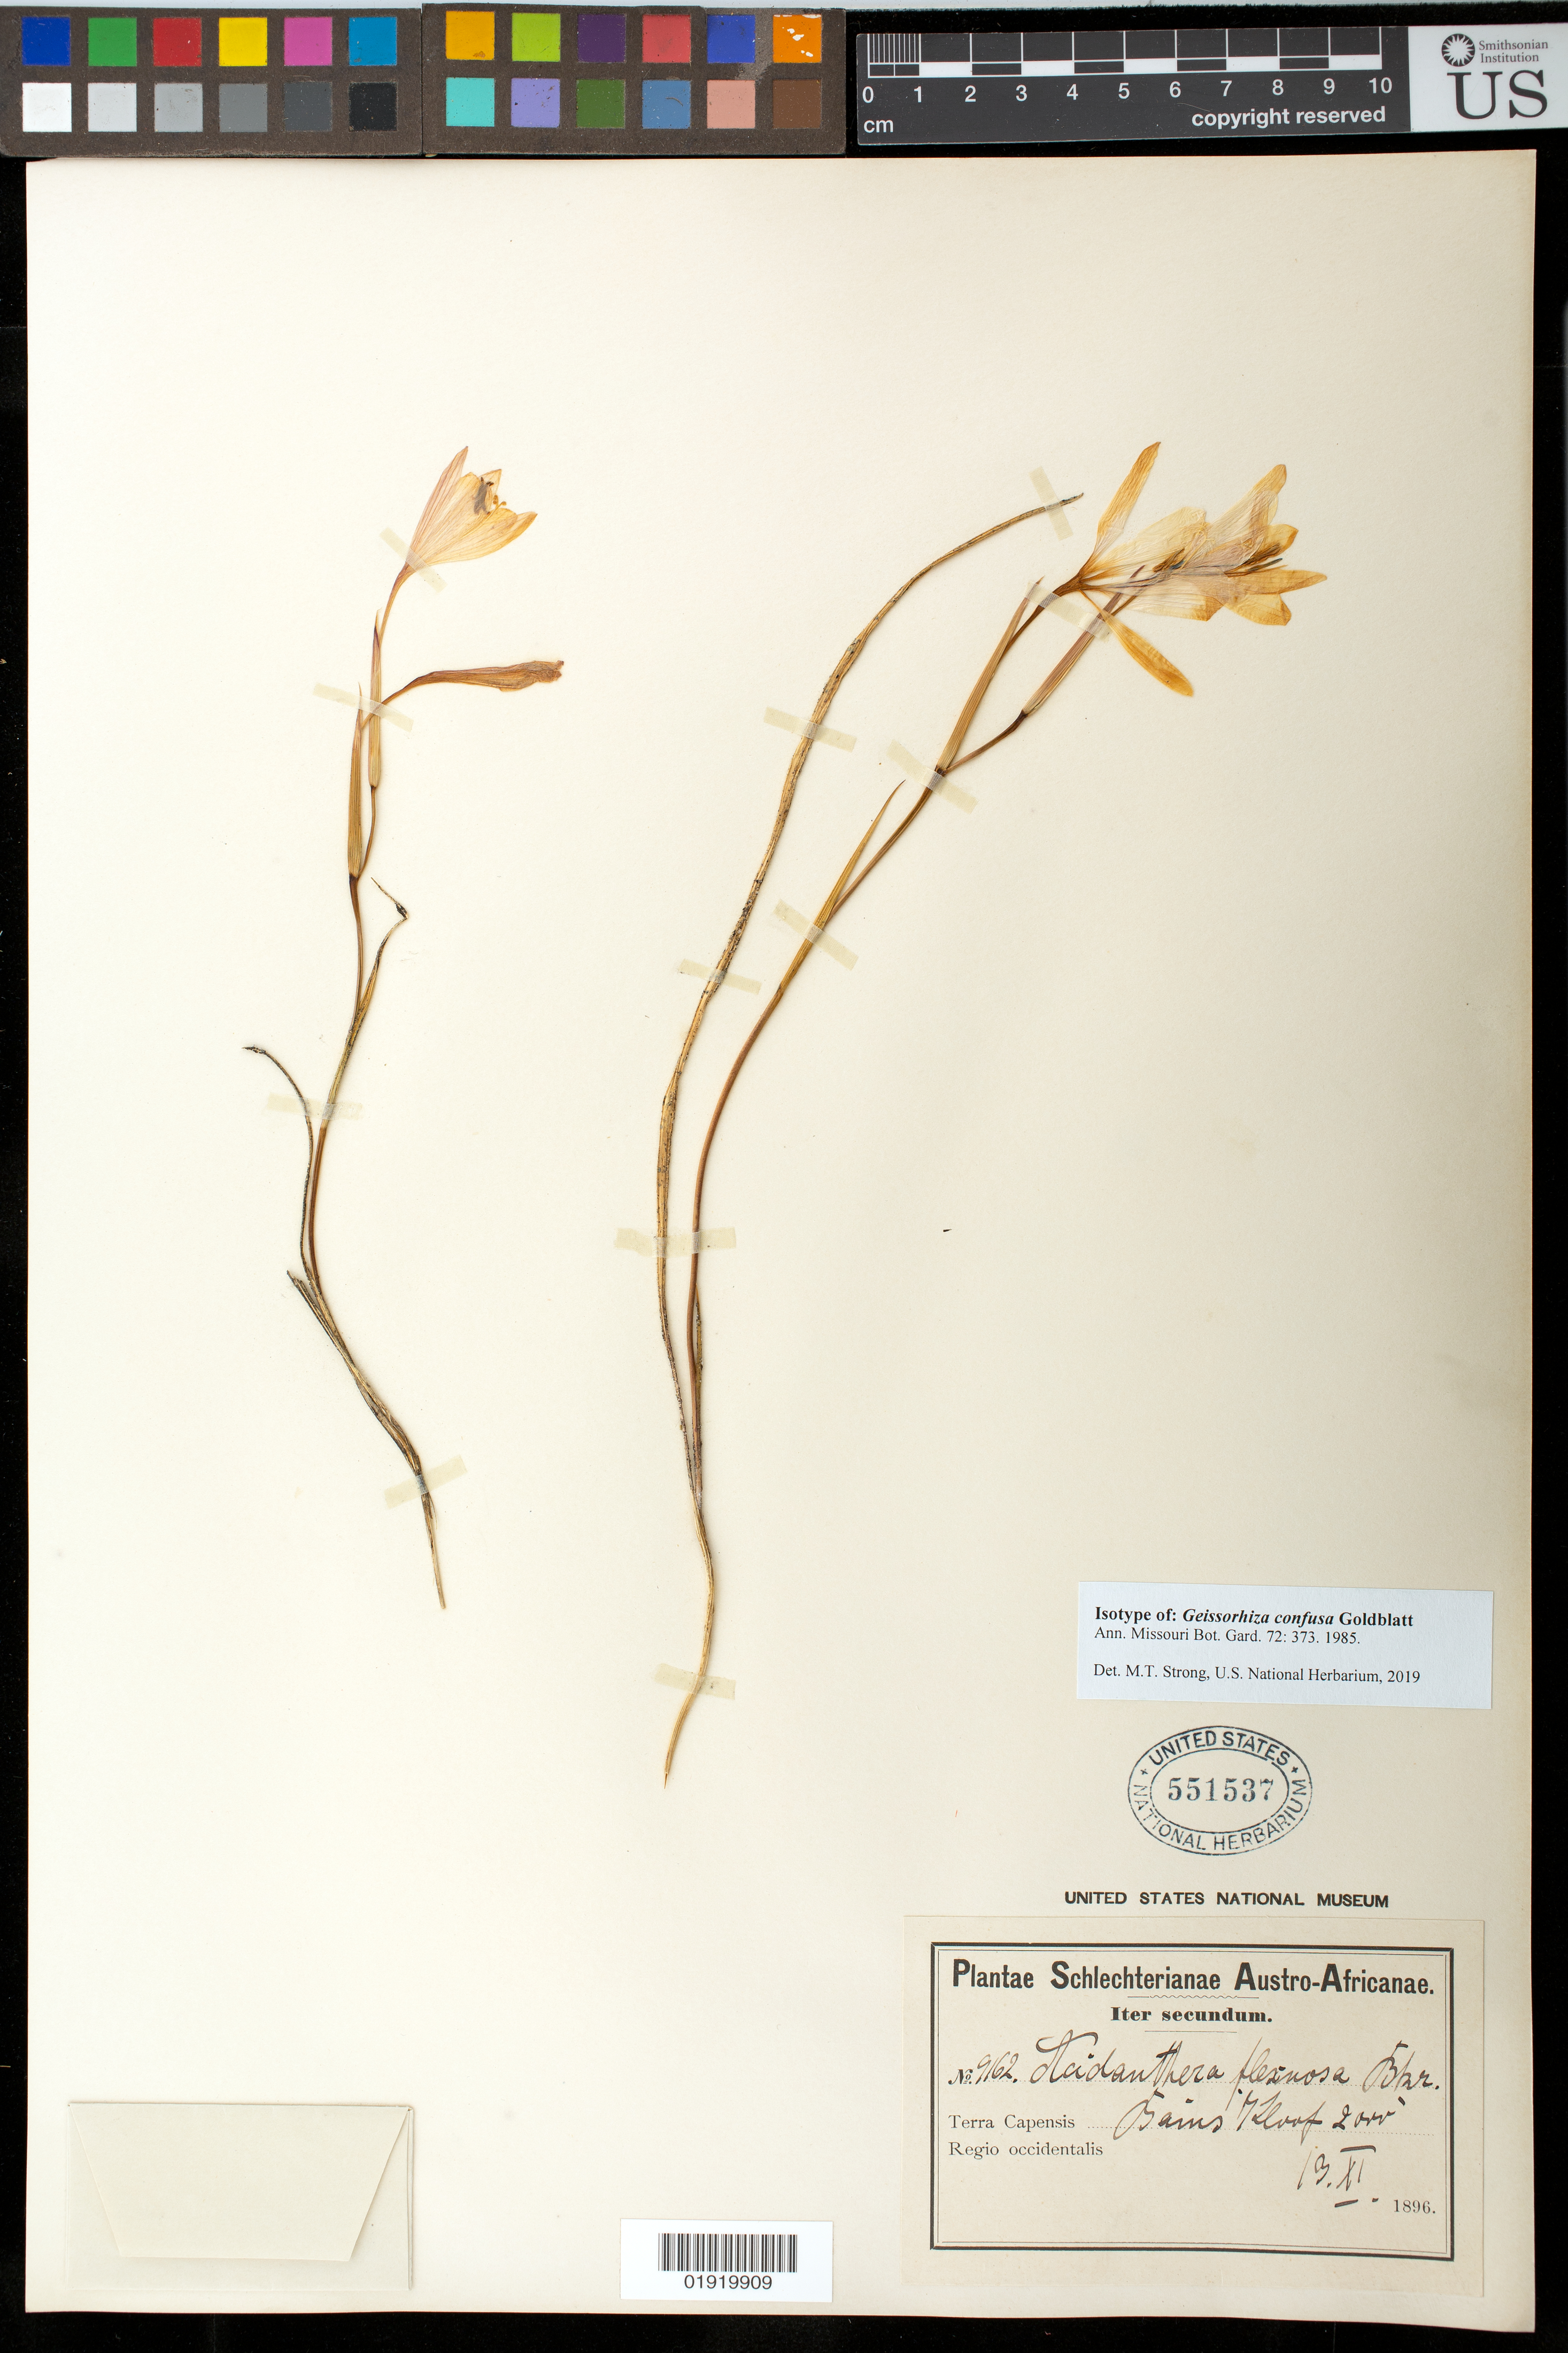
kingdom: Plantae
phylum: Tracheophyta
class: Liliopsida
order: Asparagales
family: Iridaceae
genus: Geissorhiza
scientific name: Geissorhiza confusa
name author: Goldblatt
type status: Isotype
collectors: F. R. R. Schlechter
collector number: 9162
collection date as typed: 13 XI 1896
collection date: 1896-11-13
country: South Africa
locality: Austro-Africanae. Terra Capensis. Bains Kloof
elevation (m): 610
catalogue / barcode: US 551537